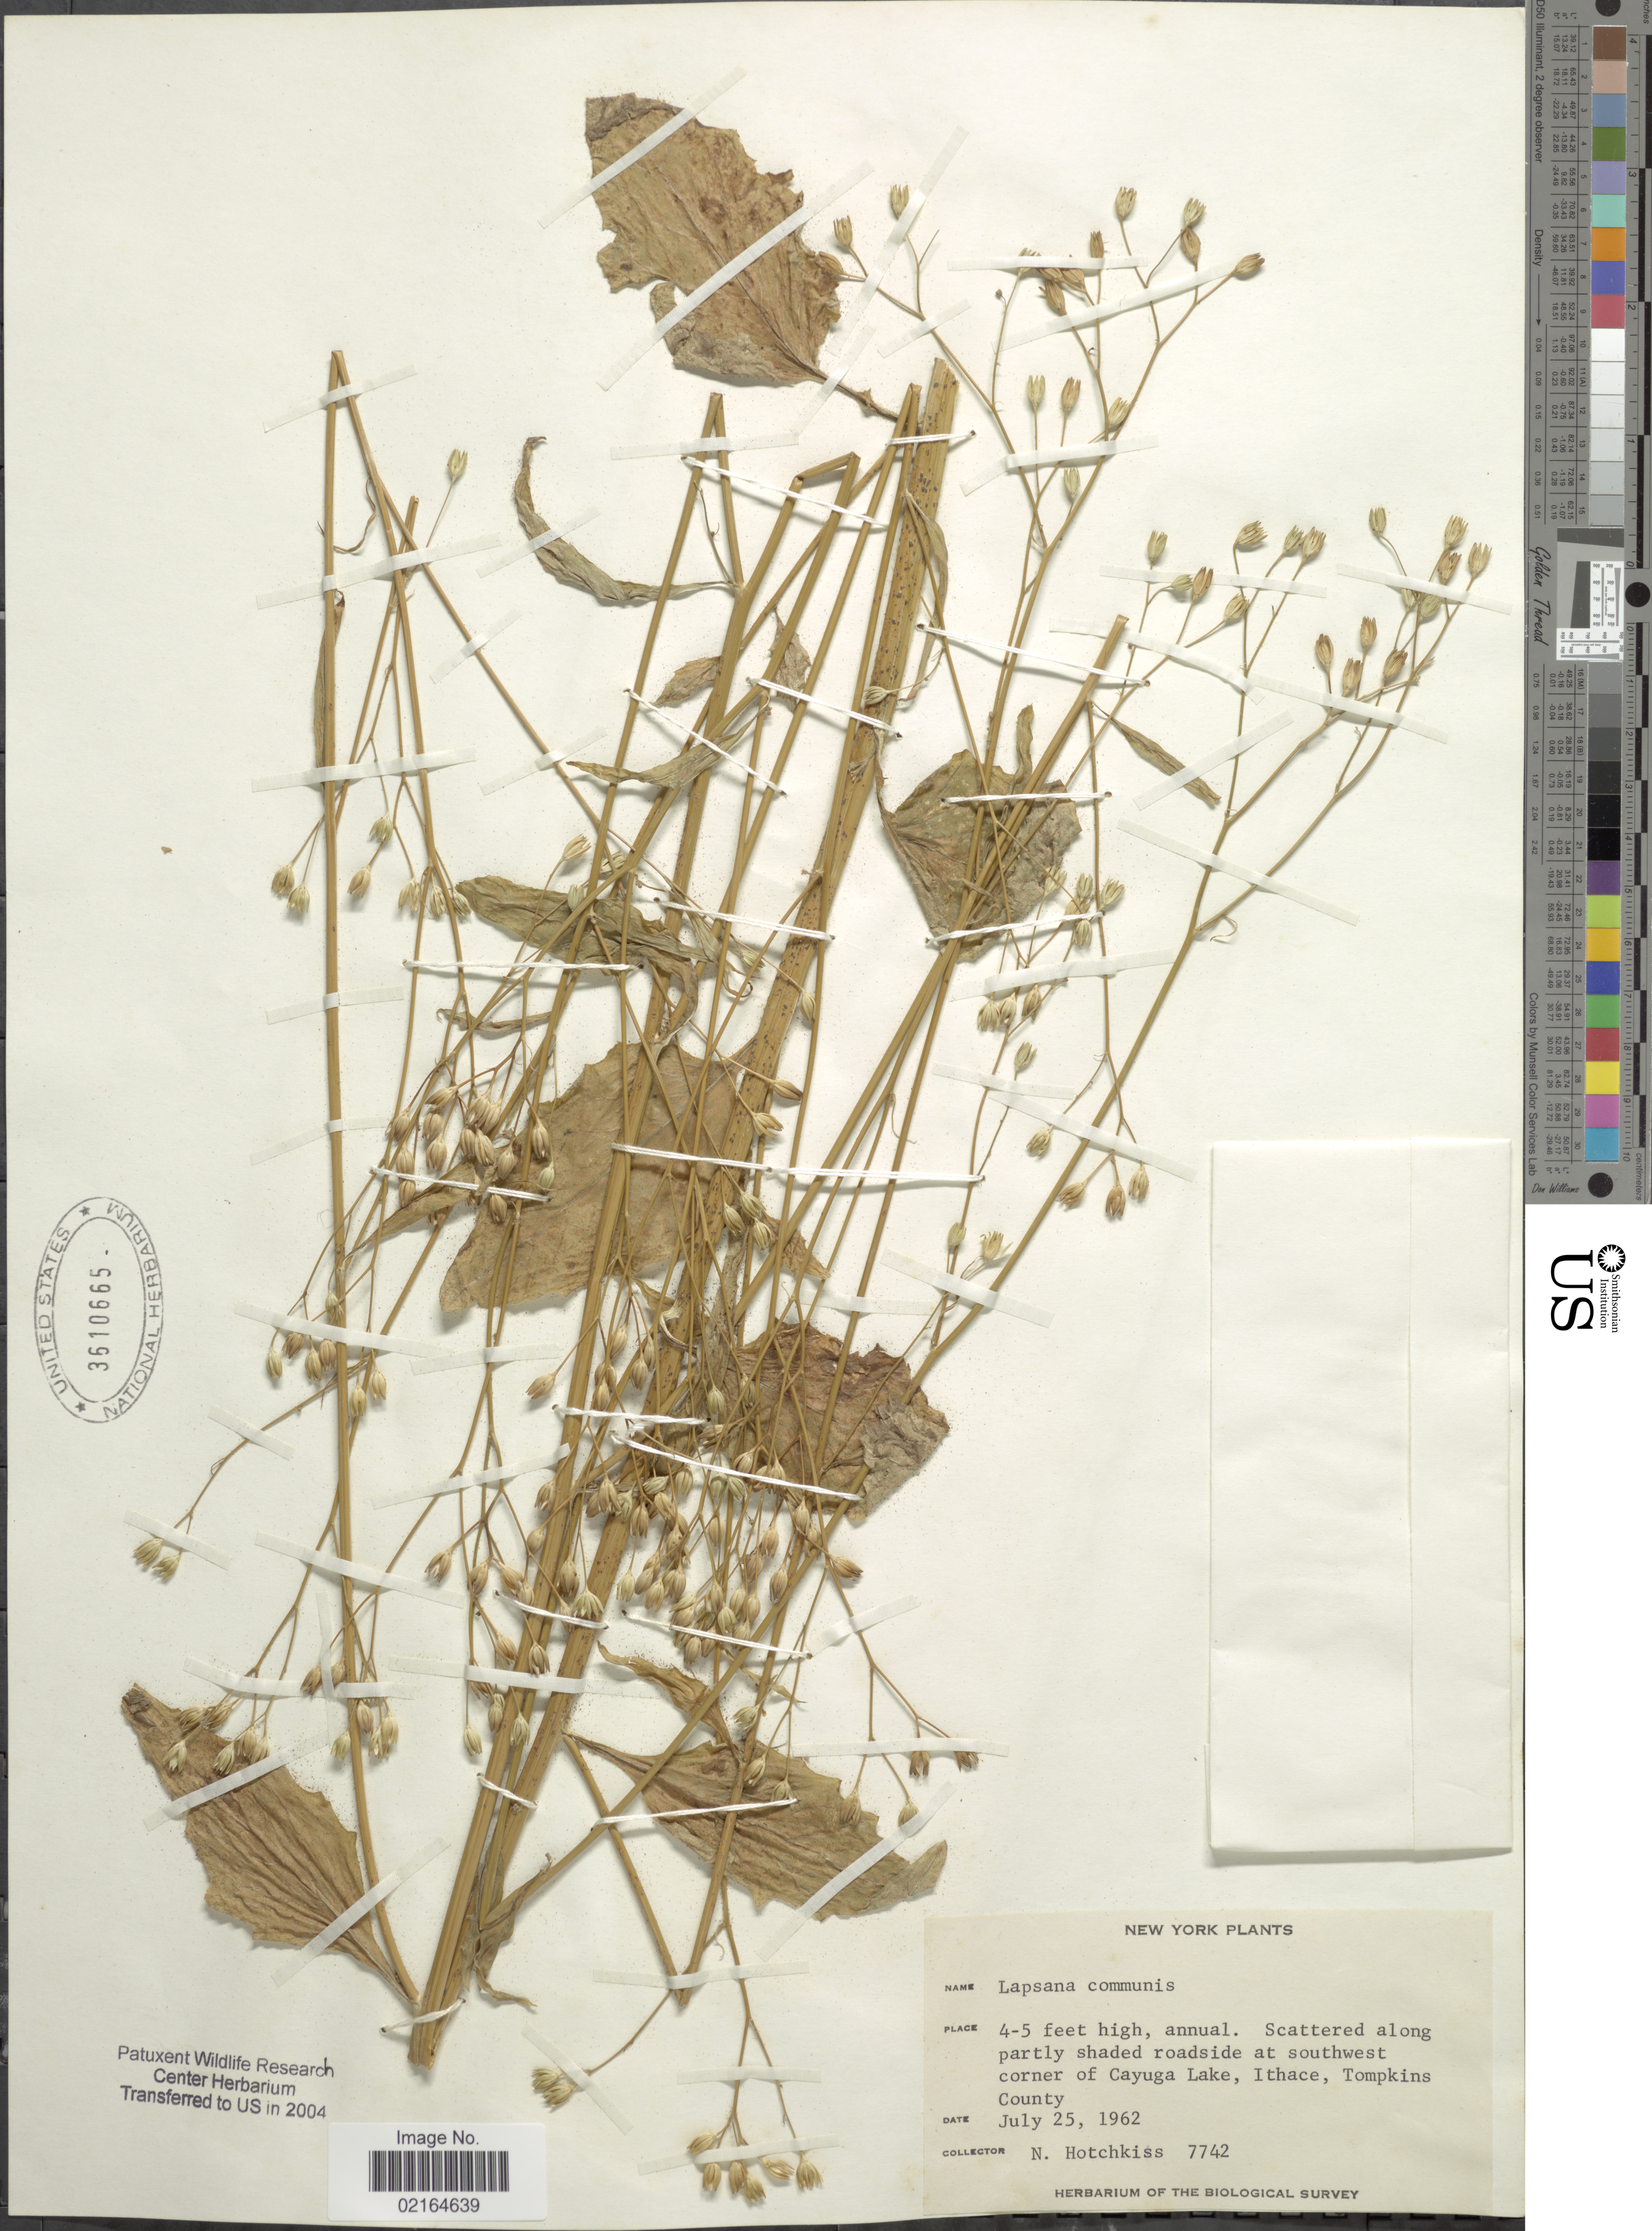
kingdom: Plantae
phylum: Tracheophyta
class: Magnoliopsida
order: Asterales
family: Asteraceae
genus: Lapsana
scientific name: Lapsana communis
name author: L.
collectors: N. Hotchkiss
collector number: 7742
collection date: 1962-07-25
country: United States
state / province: New York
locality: Scattered along partly shaded roadside at southwest corner of Cayuga Lake, Ithace, Tompkins County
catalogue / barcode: US 3610665